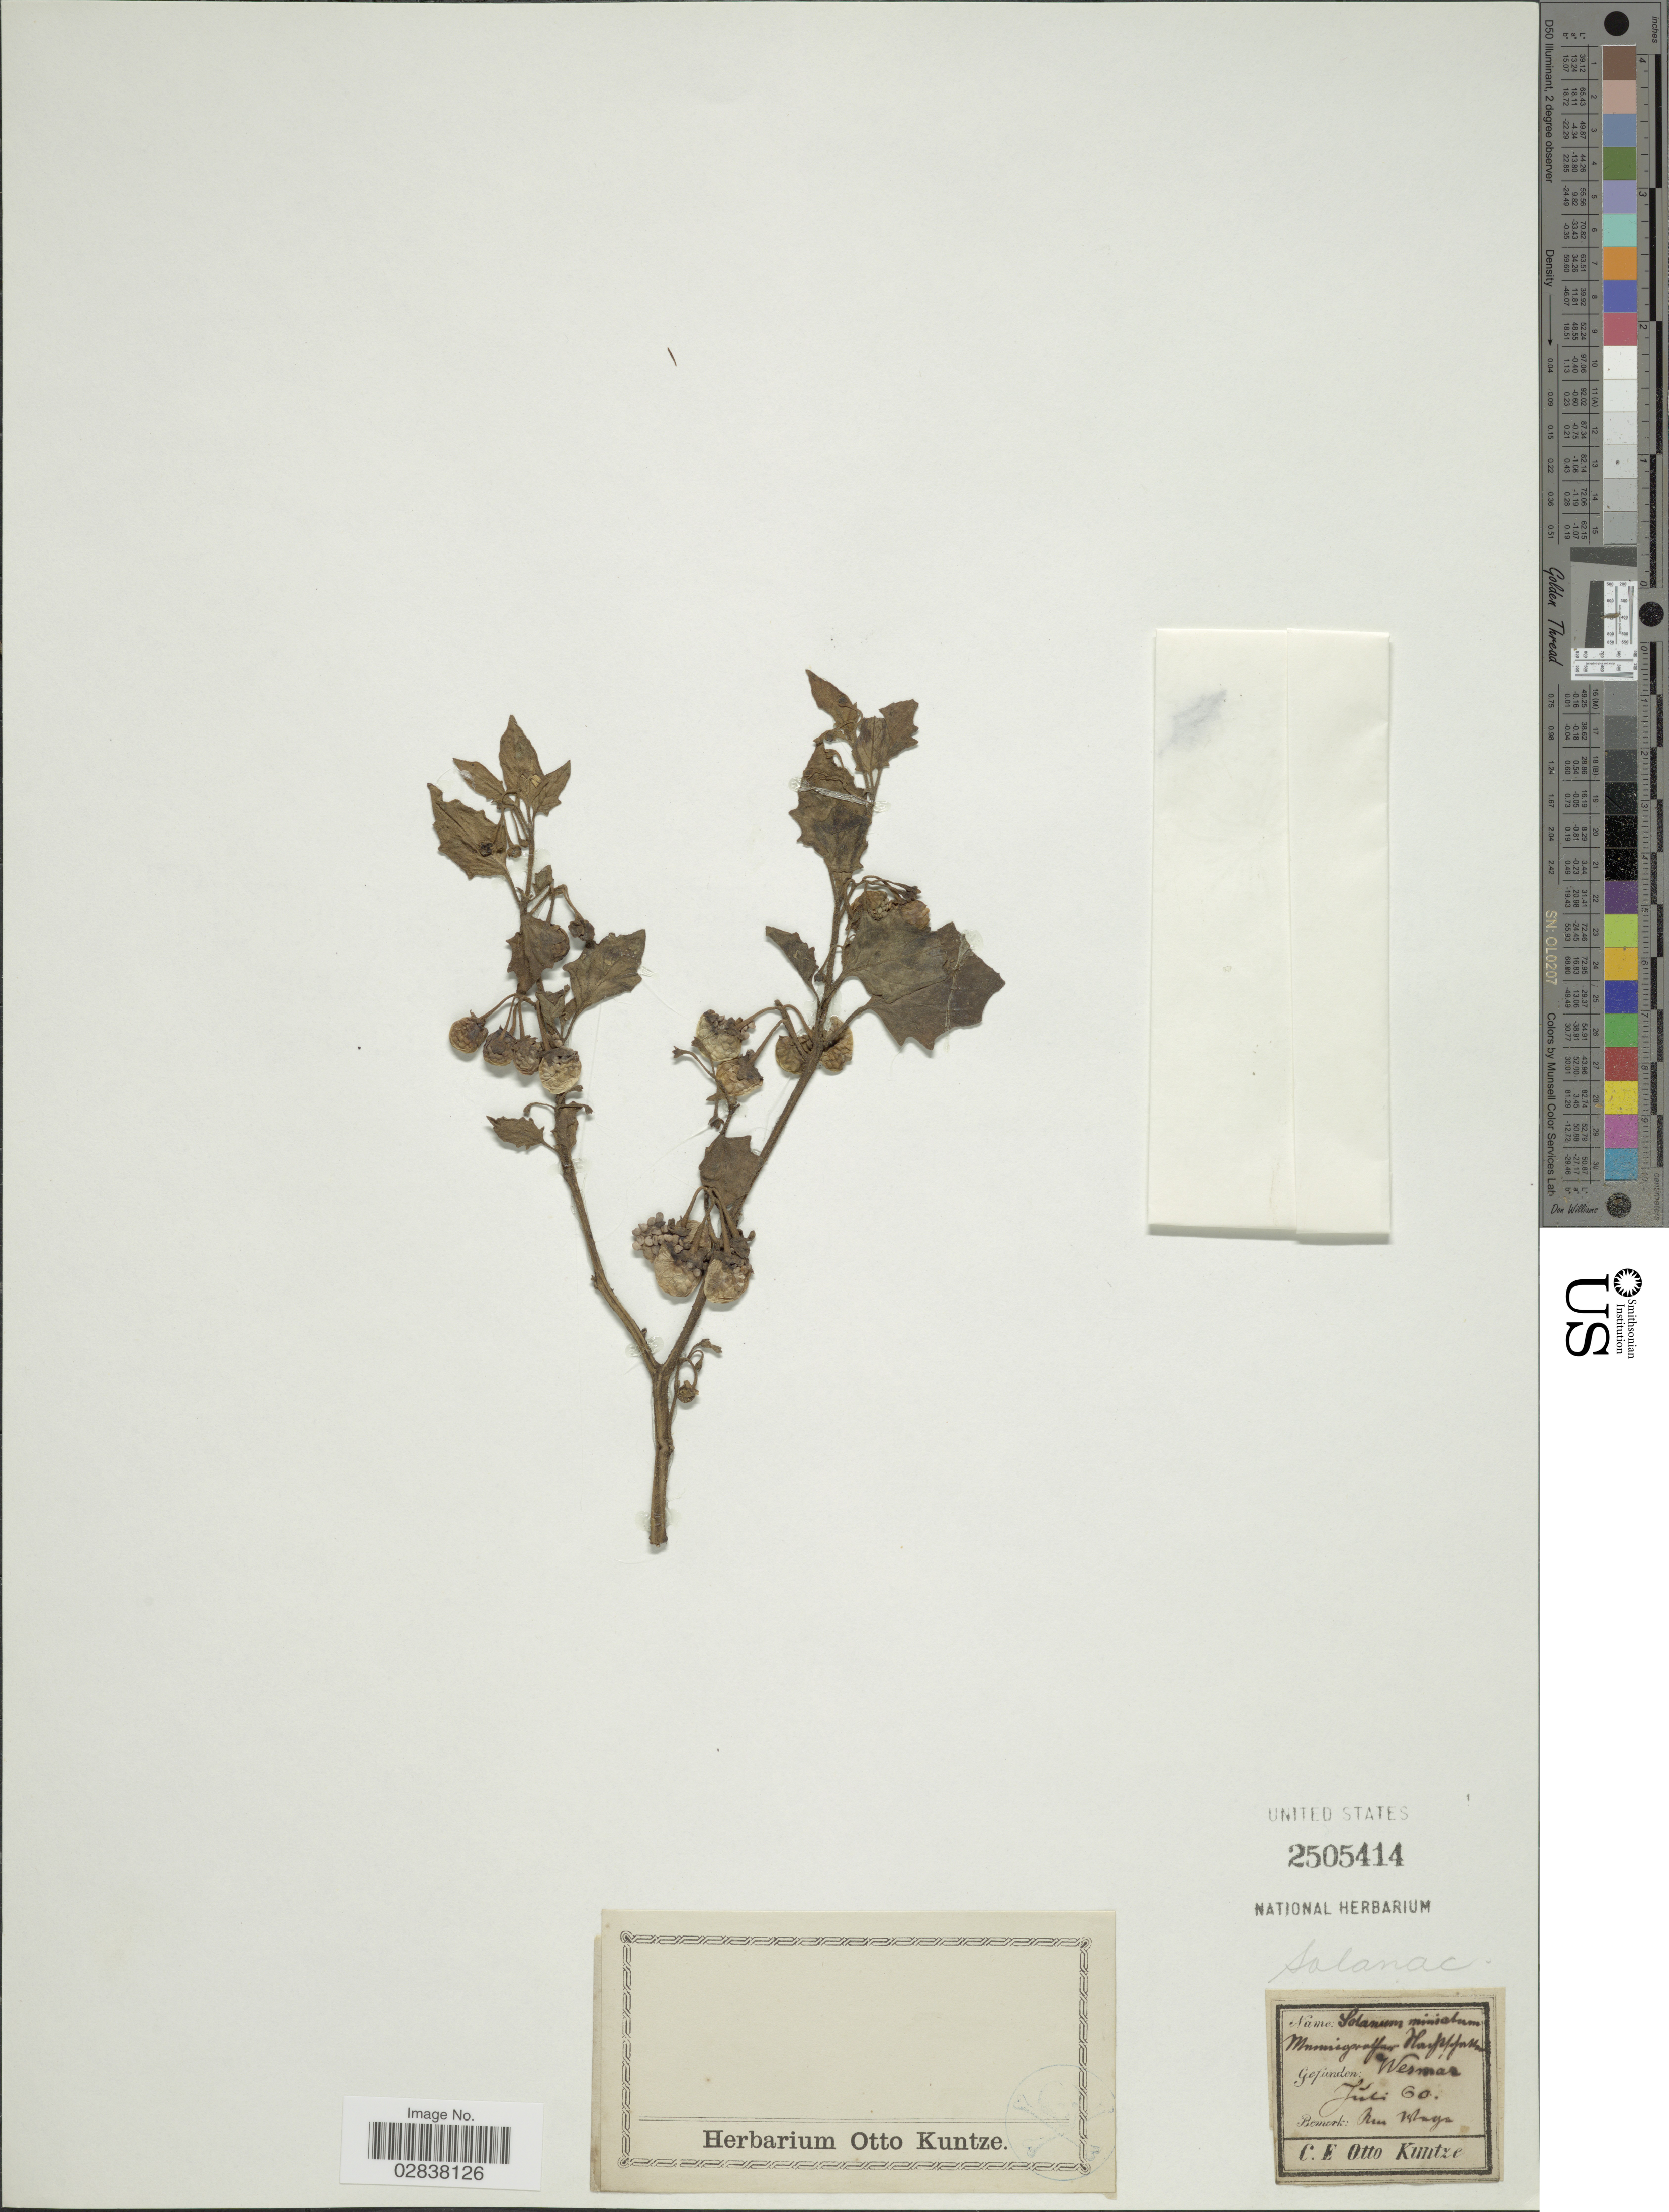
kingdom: Plantae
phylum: Tracheophyta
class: Magnoliopsida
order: Solanales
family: Solanaceae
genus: Solanum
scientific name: Solanum miniatum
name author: Bernh. ex Willd.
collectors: C.E.O. Kuntze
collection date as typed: Transcribed d/m/y: /7/60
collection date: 1860-07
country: Germany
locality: Wessmár.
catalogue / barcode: US 2505414